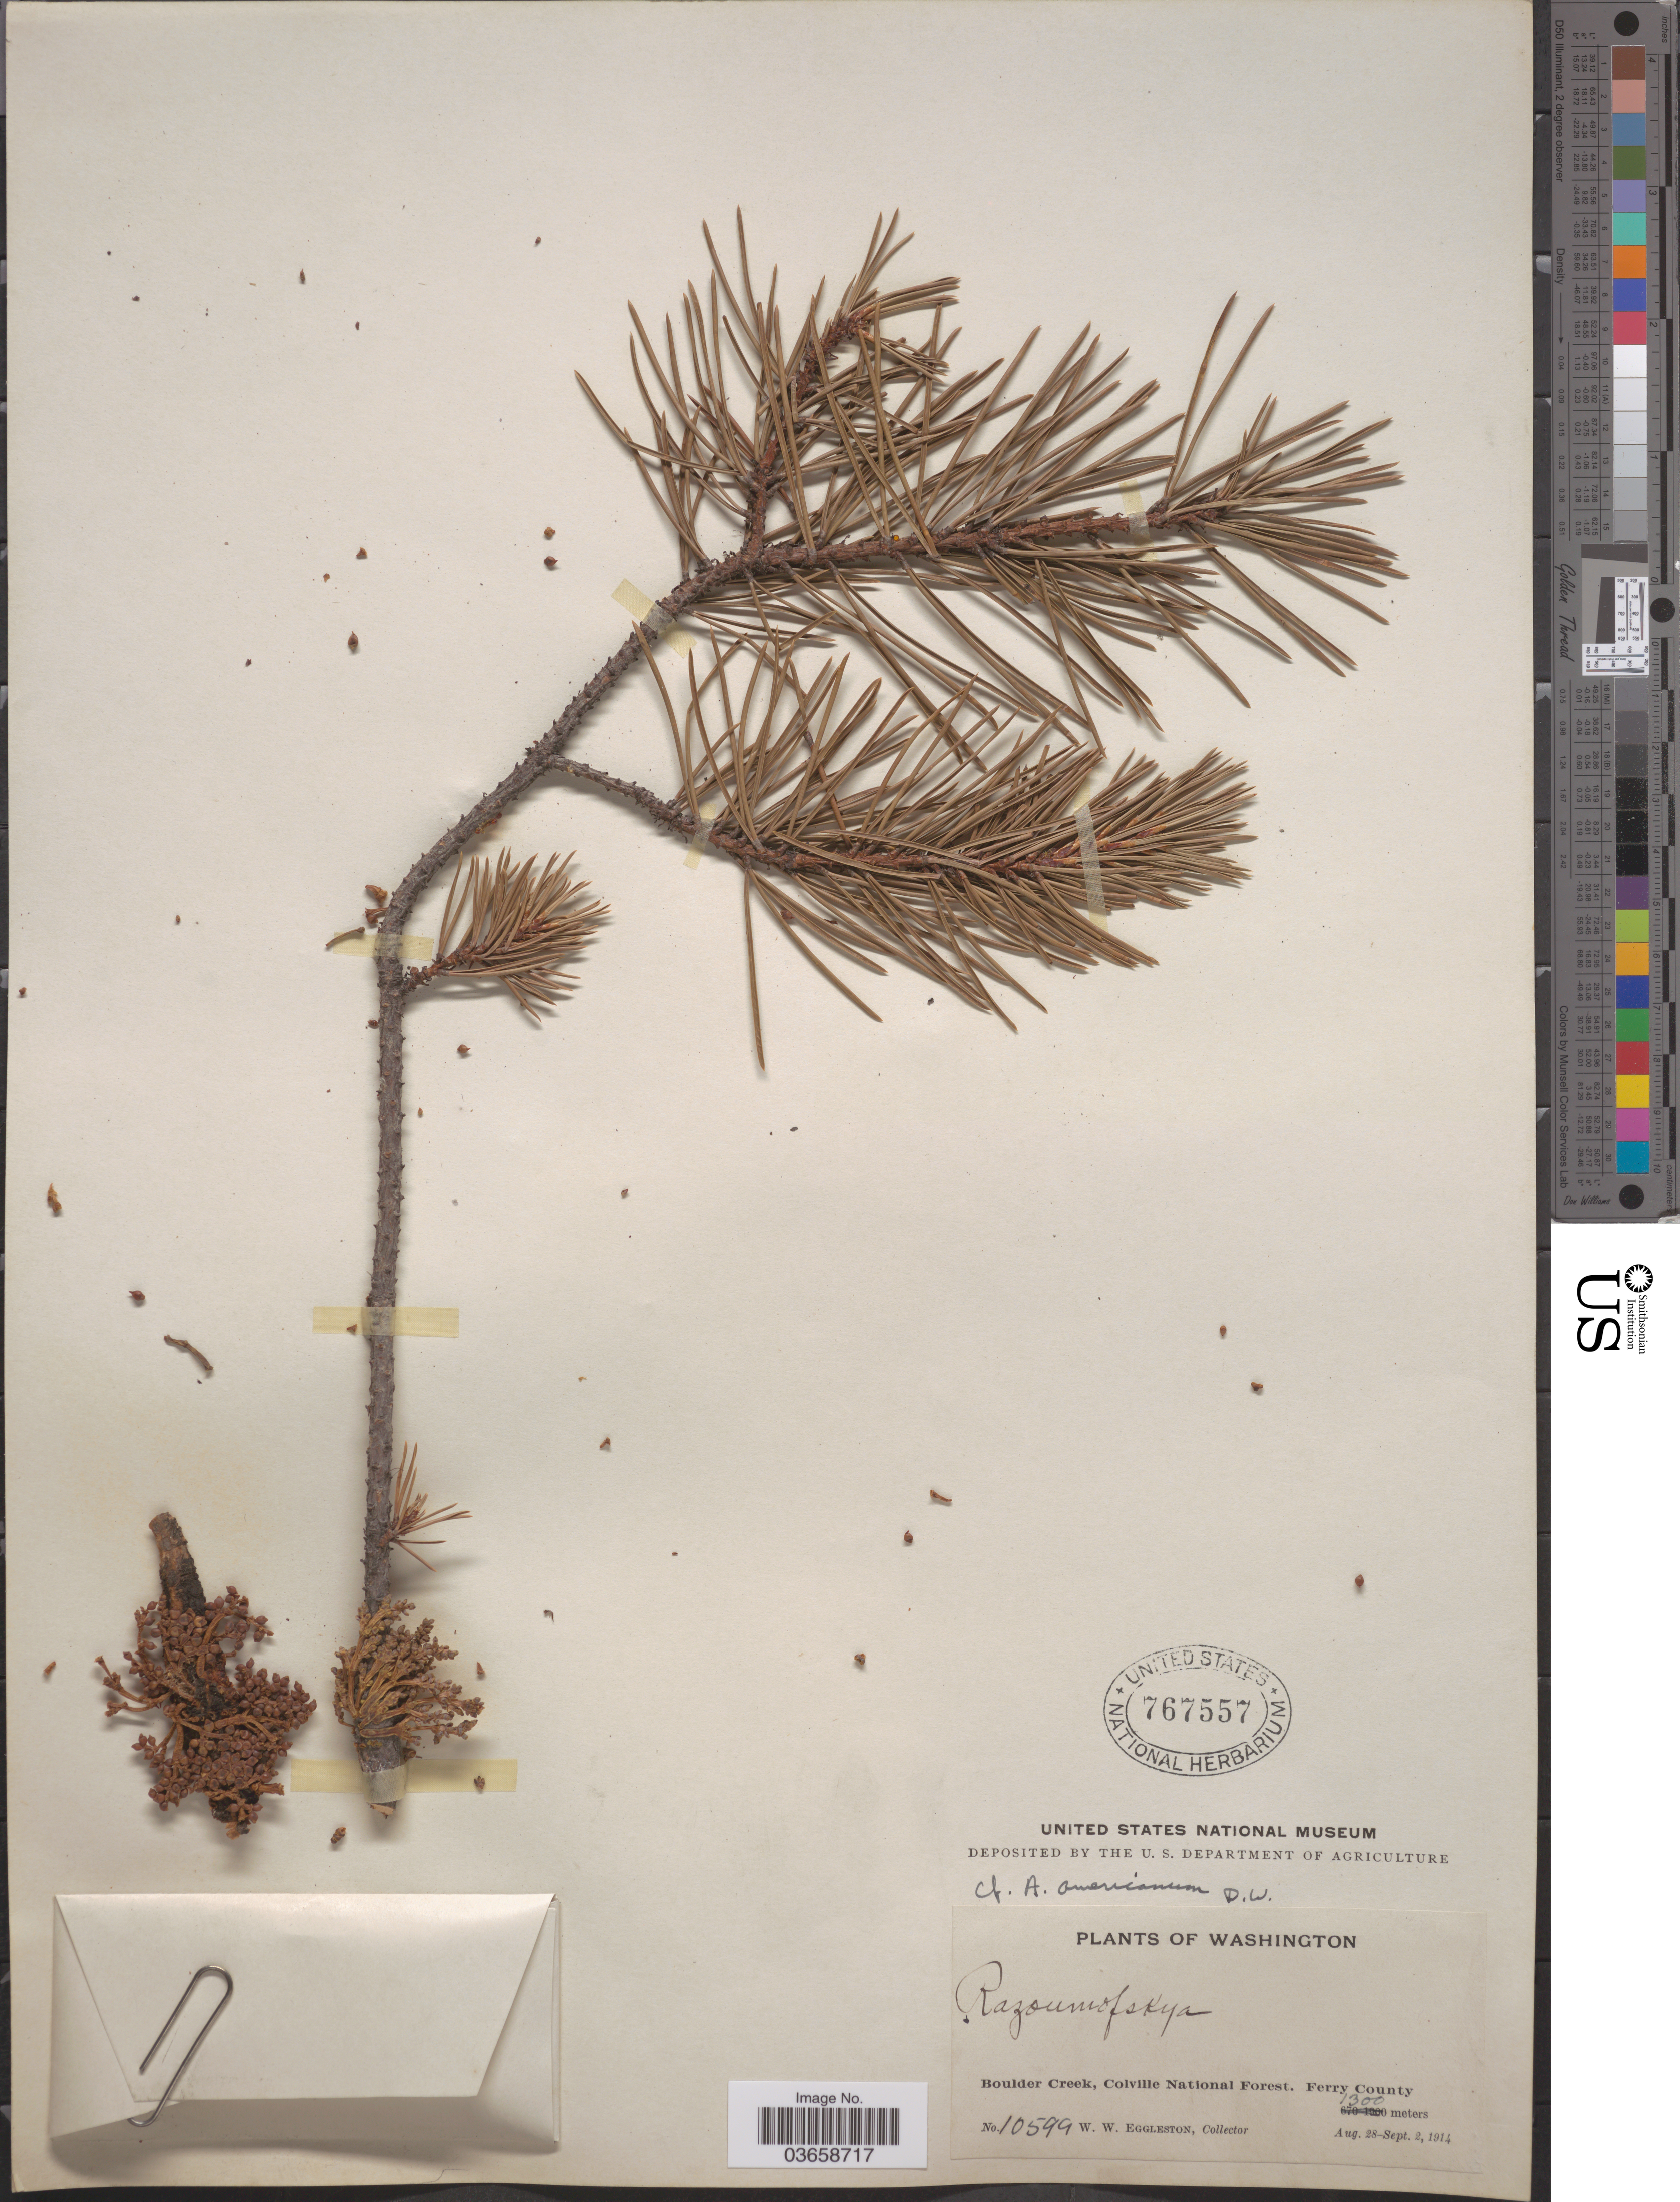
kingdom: Plantae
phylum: Tracheophyta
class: Magnoliopsida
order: Santalales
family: Viscaceae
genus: Arceuthobium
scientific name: Arceuthobium americanum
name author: Nutt. ex A. Gray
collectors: W. W. Eggleston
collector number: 10599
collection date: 1914-08-28/1914-09-02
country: United States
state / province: Washington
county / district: Ferry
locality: Boulder Creek, Colville National Forest, Ferry County.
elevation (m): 1300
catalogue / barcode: US 767557